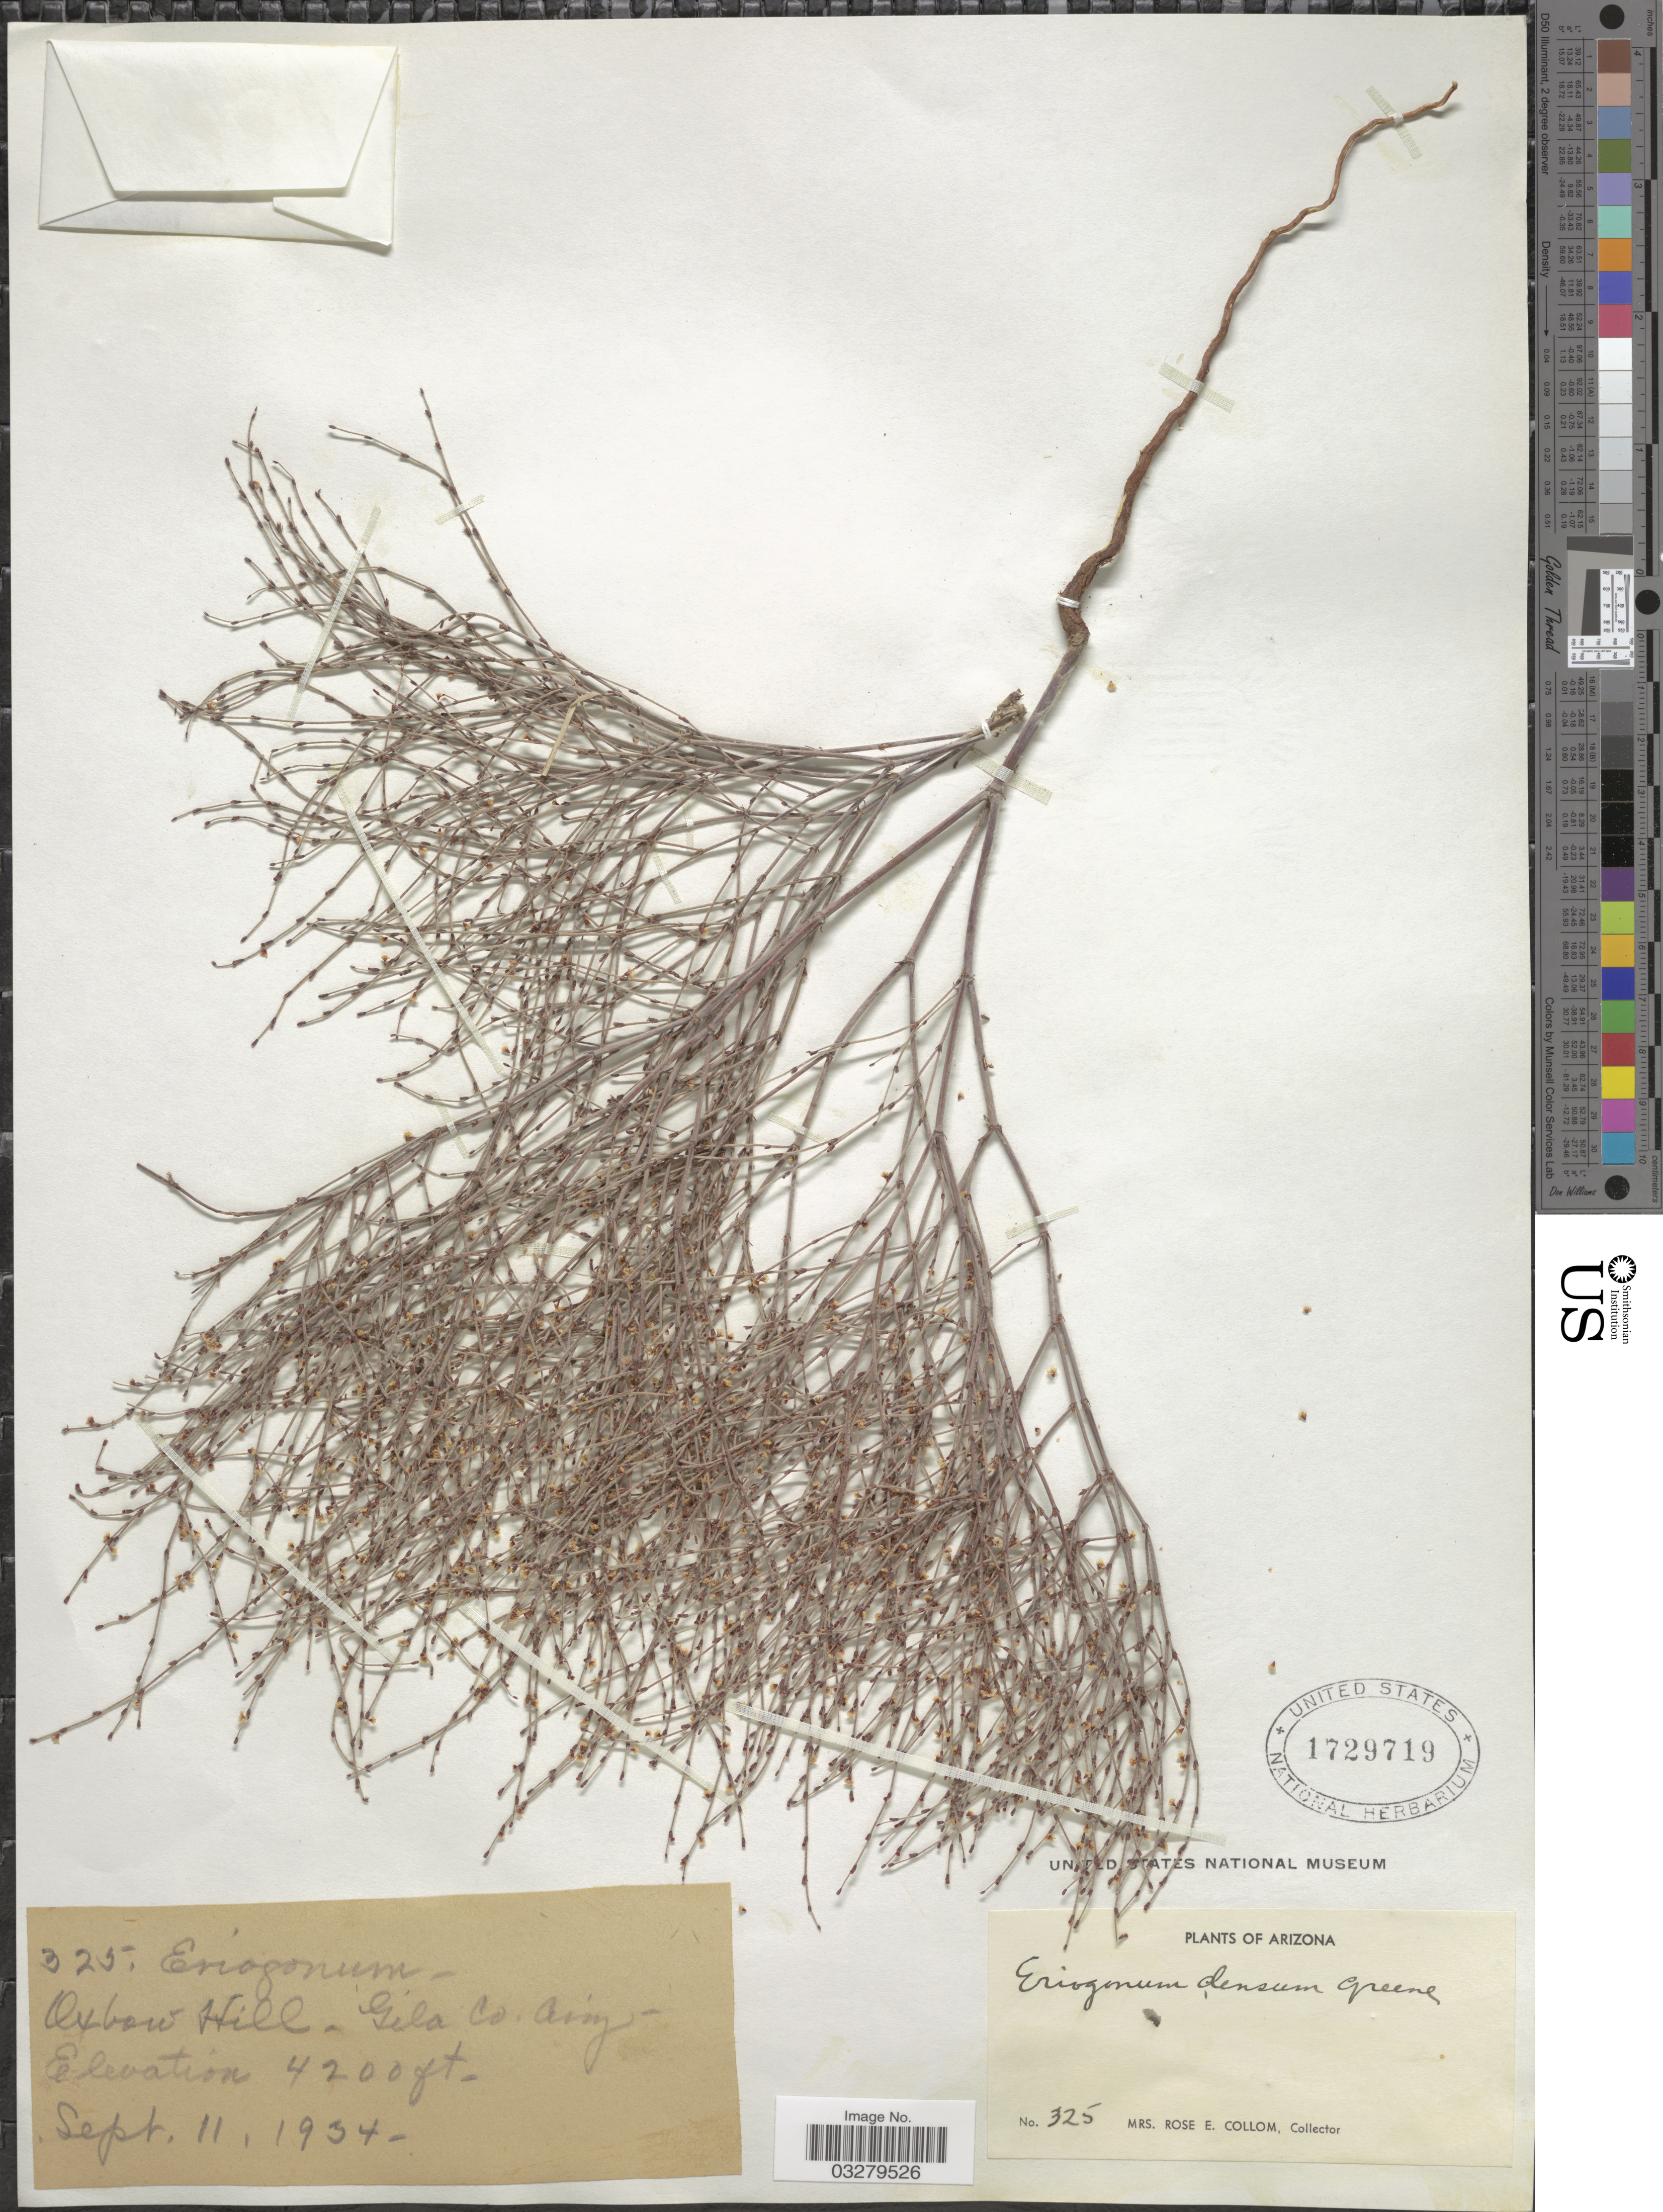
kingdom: Plantae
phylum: Tracheophyta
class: Magnoliopsida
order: Caryophyllales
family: Polygonaceae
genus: Eriogonum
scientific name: Eriogonum palmerianum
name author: Reveal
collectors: R. E. Collom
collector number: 325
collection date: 1934-09-11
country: United States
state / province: Arizona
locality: Oxbow Hill. Gila Co.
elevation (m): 1280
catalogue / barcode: US 1729719